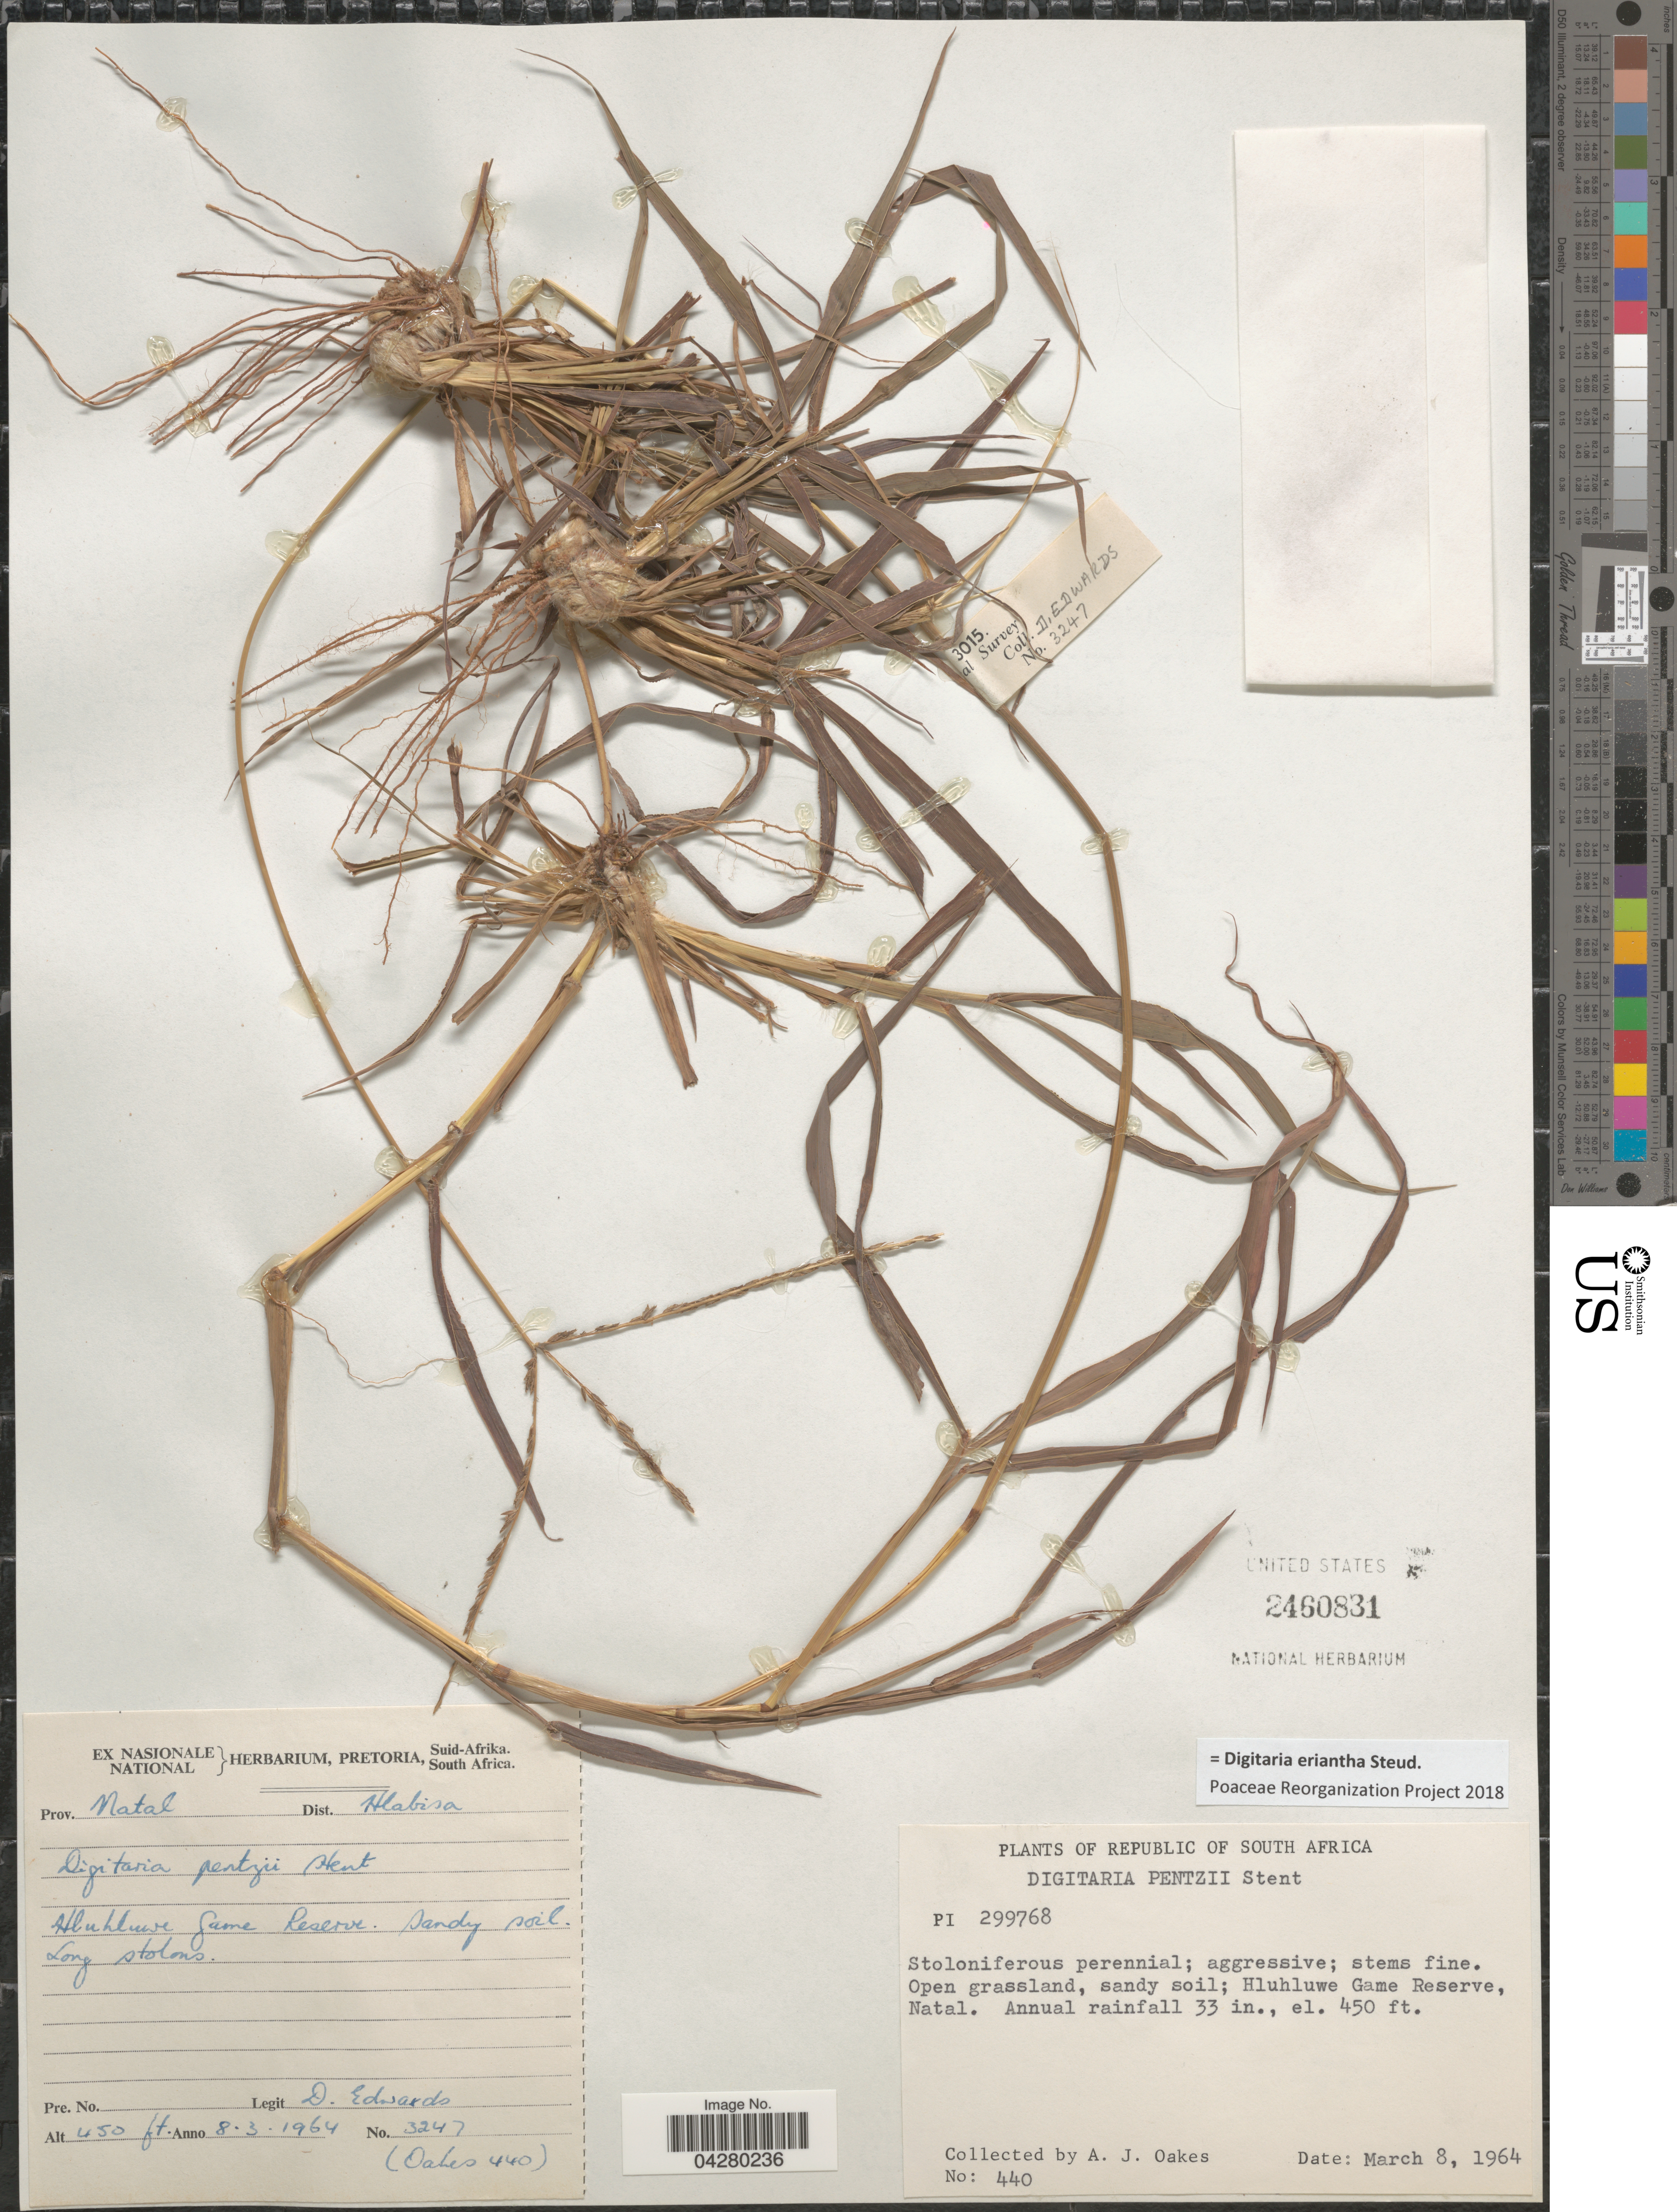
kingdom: Plantae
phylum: Tracheophyta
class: Liliopsida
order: Poales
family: Poaceae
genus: Digitaria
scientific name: Digitaria eriantha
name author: Steud.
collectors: D. Edwards & A. Oakes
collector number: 3247/440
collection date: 1964-03-08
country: South Africa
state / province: KwaZulu-Natal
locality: Prov. Natal. Dist. Hlabisa. Hluhluwe Game Reserve. Sandy soil. Open grassland, sandy soil; Hluhluwe Game Reserve.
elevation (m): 137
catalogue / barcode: US 2460831